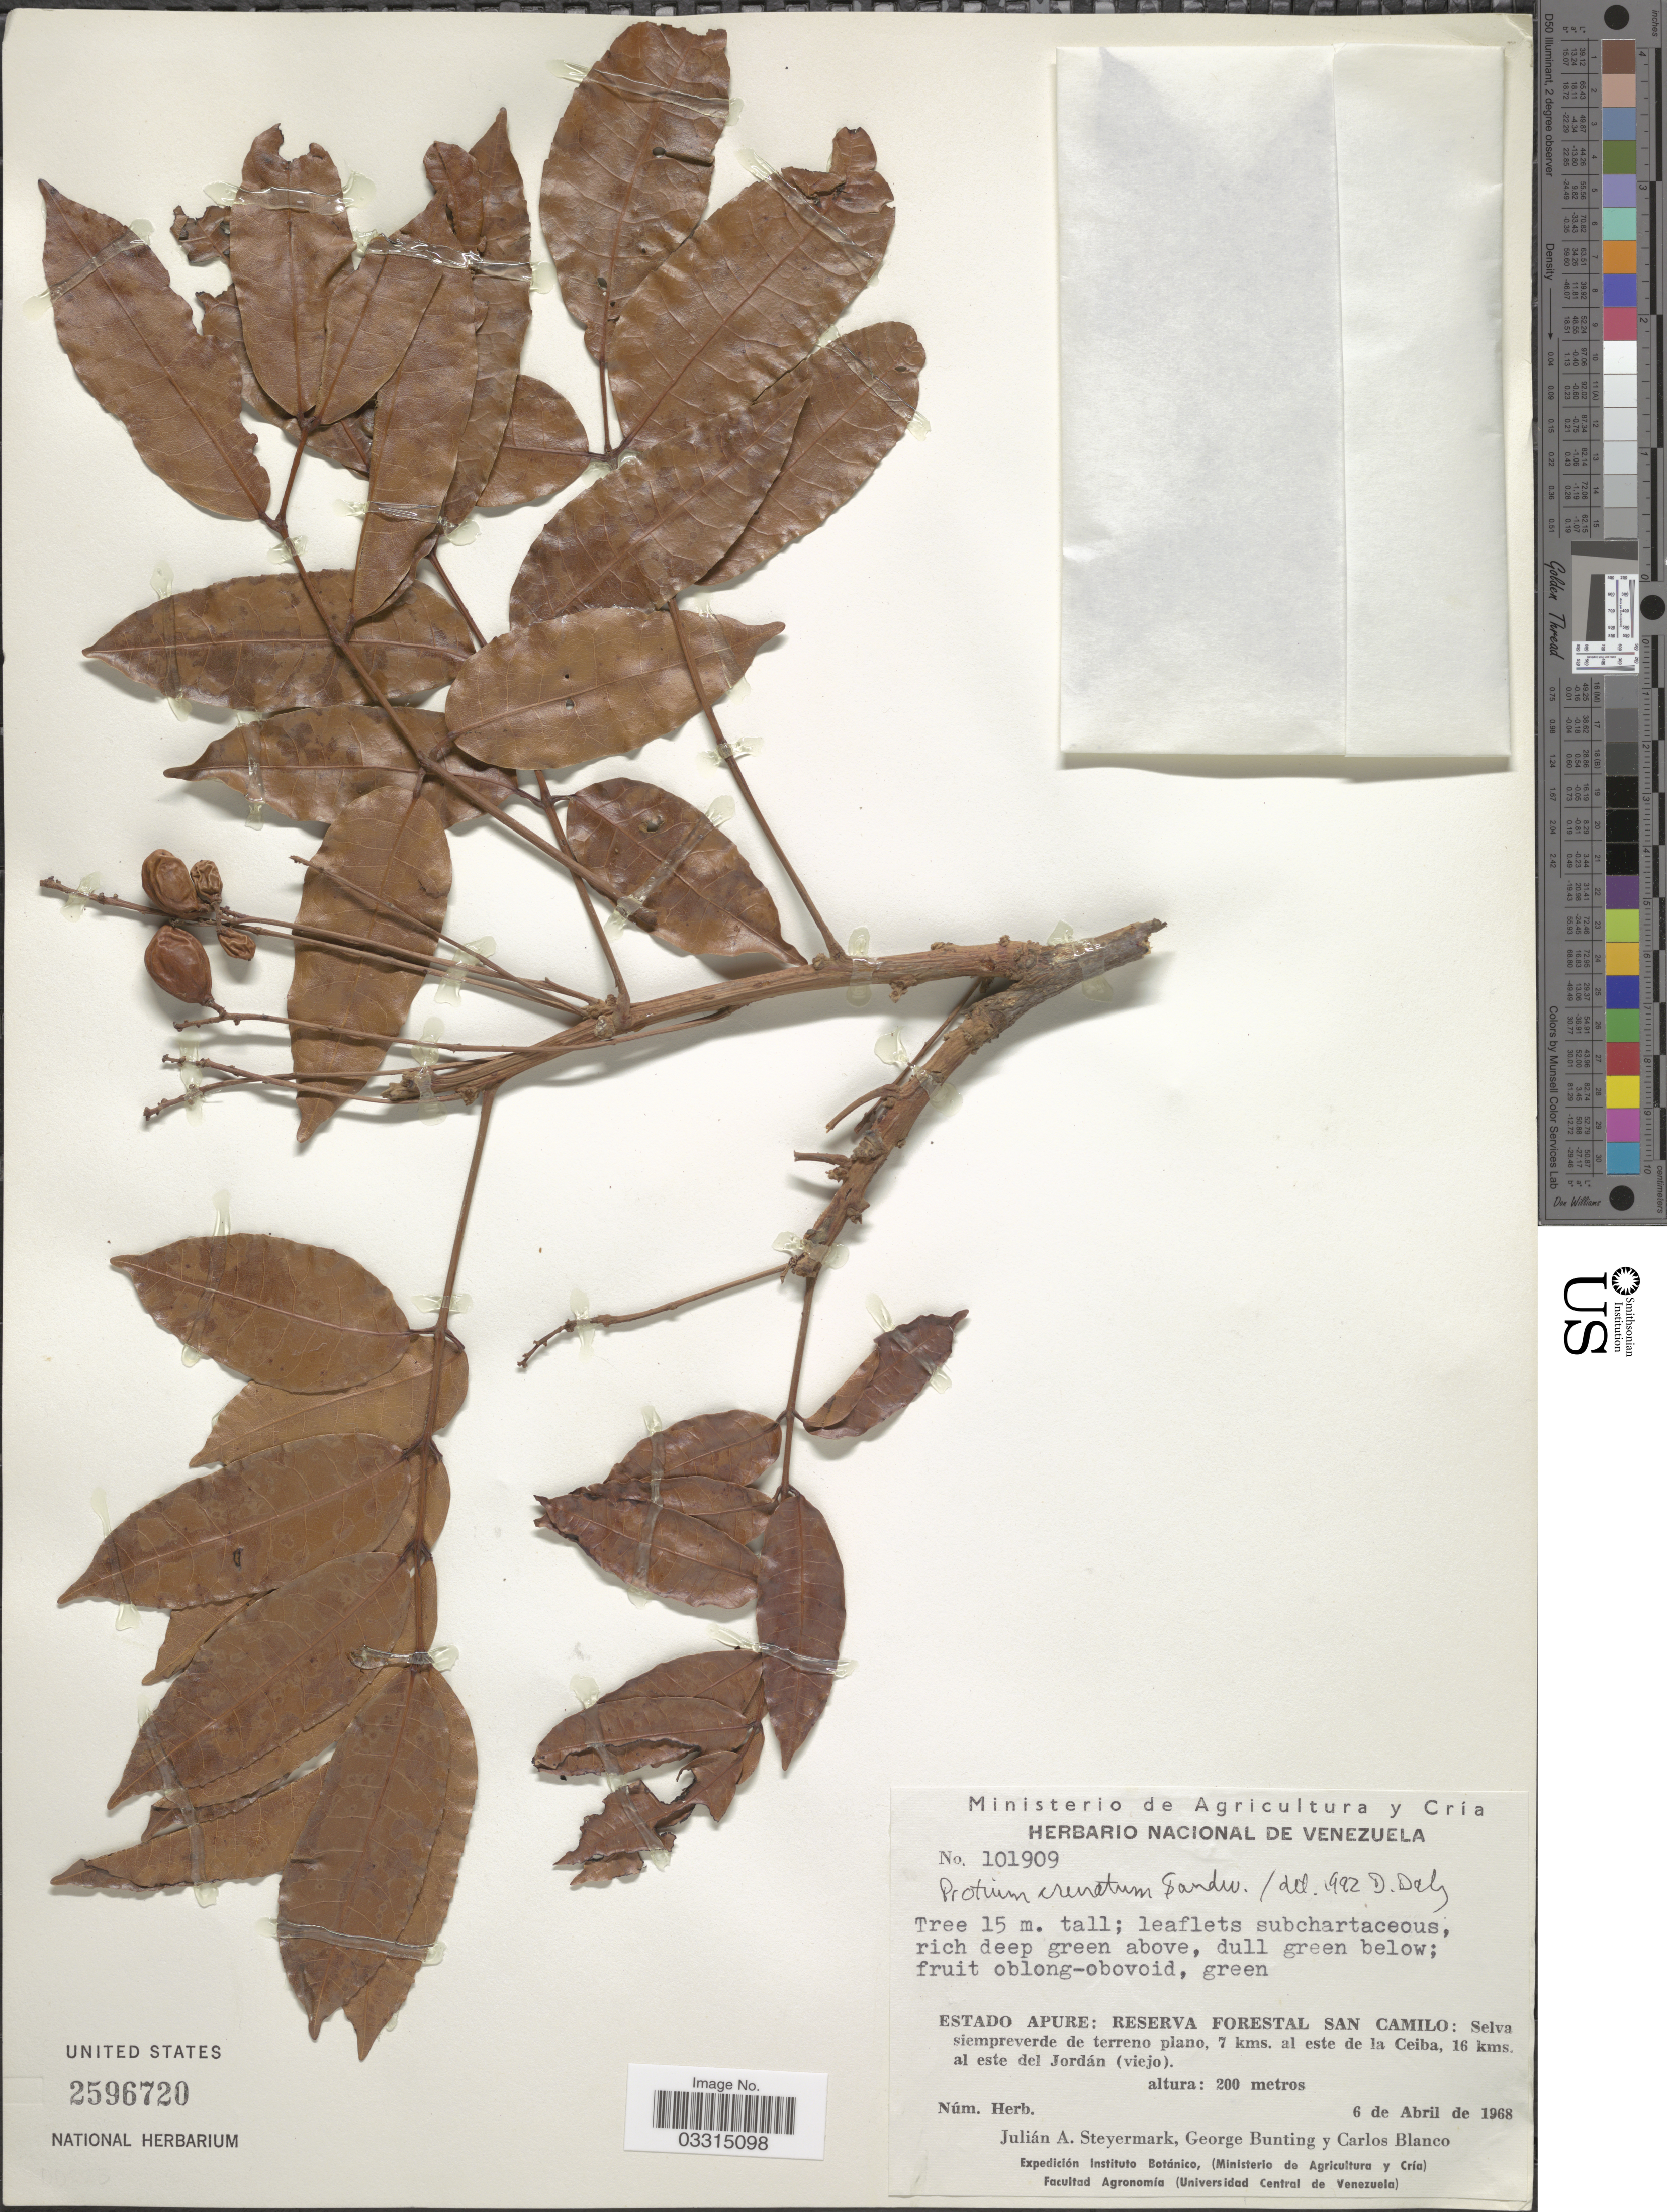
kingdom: Plantae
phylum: Tracheophyta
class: Magnoliopsida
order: Sapindales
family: Burseraceae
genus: Protium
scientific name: Protium crenatum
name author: Sandwith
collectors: J. Steyermark, G. S. Bunting & C. Blanco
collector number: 101909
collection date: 1968-04-06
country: Venezuela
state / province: Apure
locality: Reserva Forestal San Camilo: Selva siempreverde de terreno plano, 7 kms. al este de la Ceiba, 16 kms. al este del Jordán (viejo).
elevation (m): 200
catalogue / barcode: US 2596720